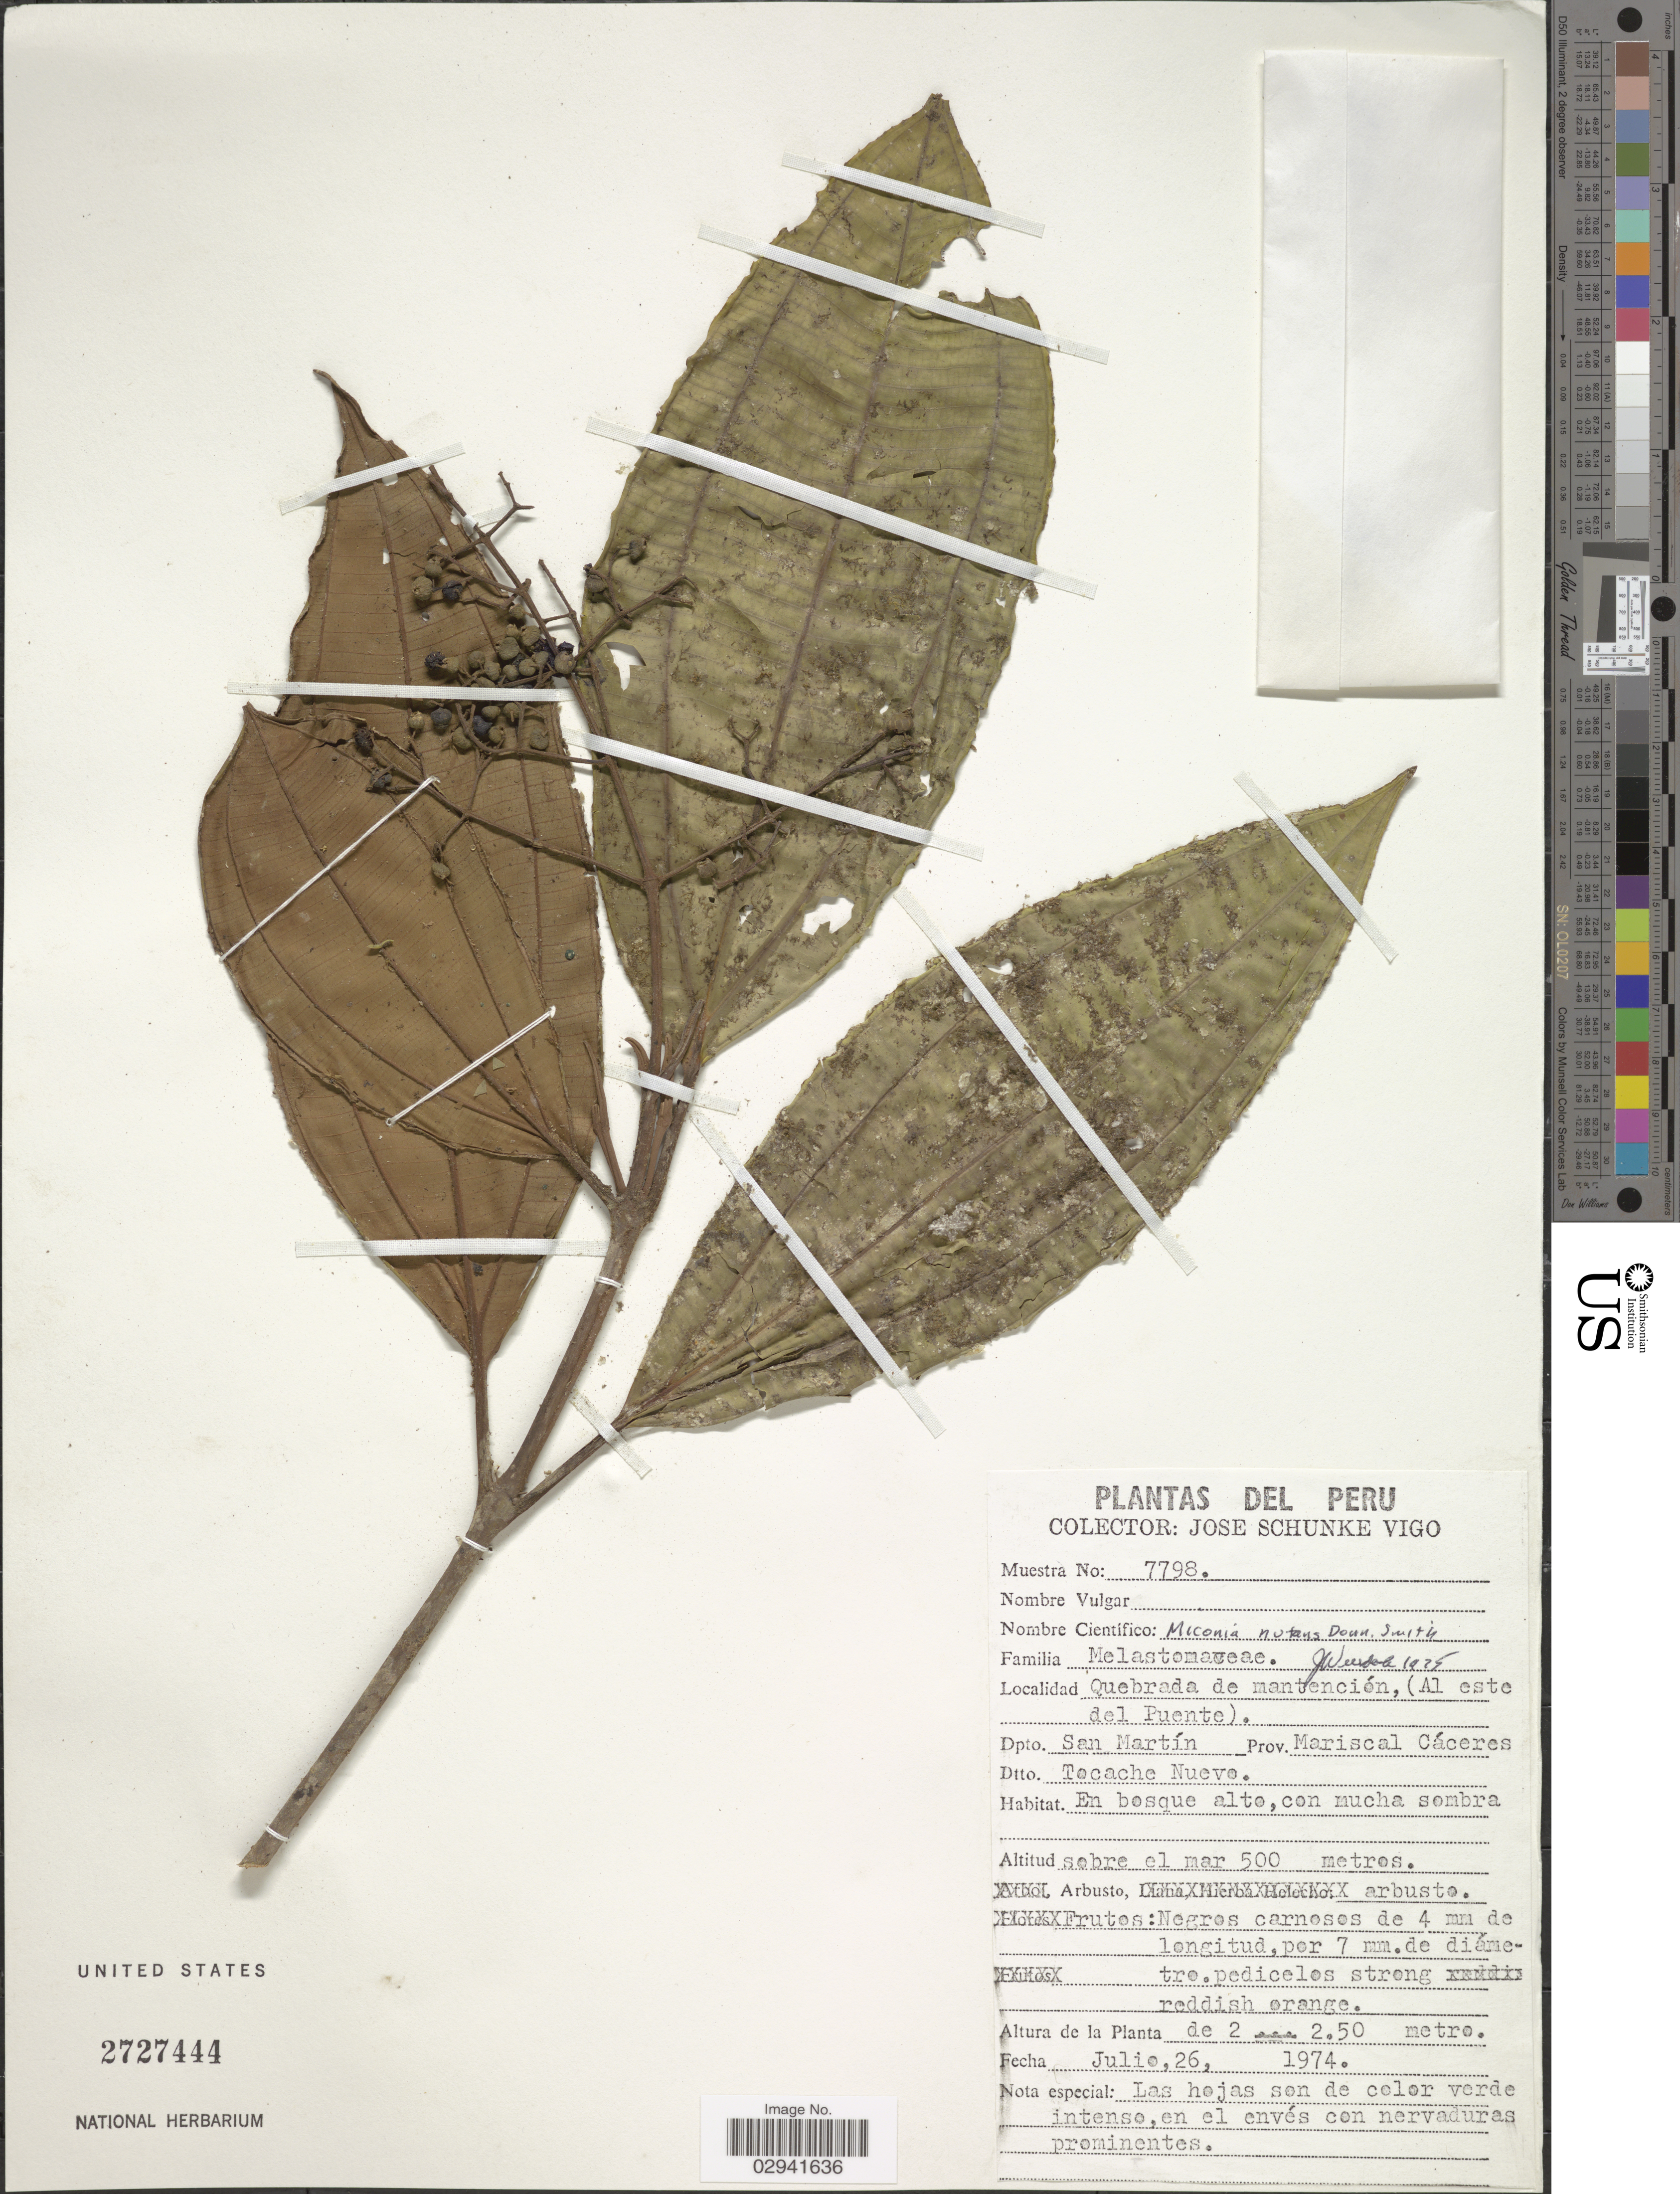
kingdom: Plantae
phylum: Tracheophyta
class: Magnoliopsida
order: Myrtales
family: Melastomataceae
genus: Miconia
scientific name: Miconia nutans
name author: Donn. Sm.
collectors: J. Schunke Vigo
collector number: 7798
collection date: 1974-07-26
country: Peru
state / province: San Martín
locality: Quebrada de mantención, (Al este del Puente). Prov. Mariscal Cáceres. Dtto. Tocache Nuevo.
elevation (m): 500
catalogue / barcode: US 2727444